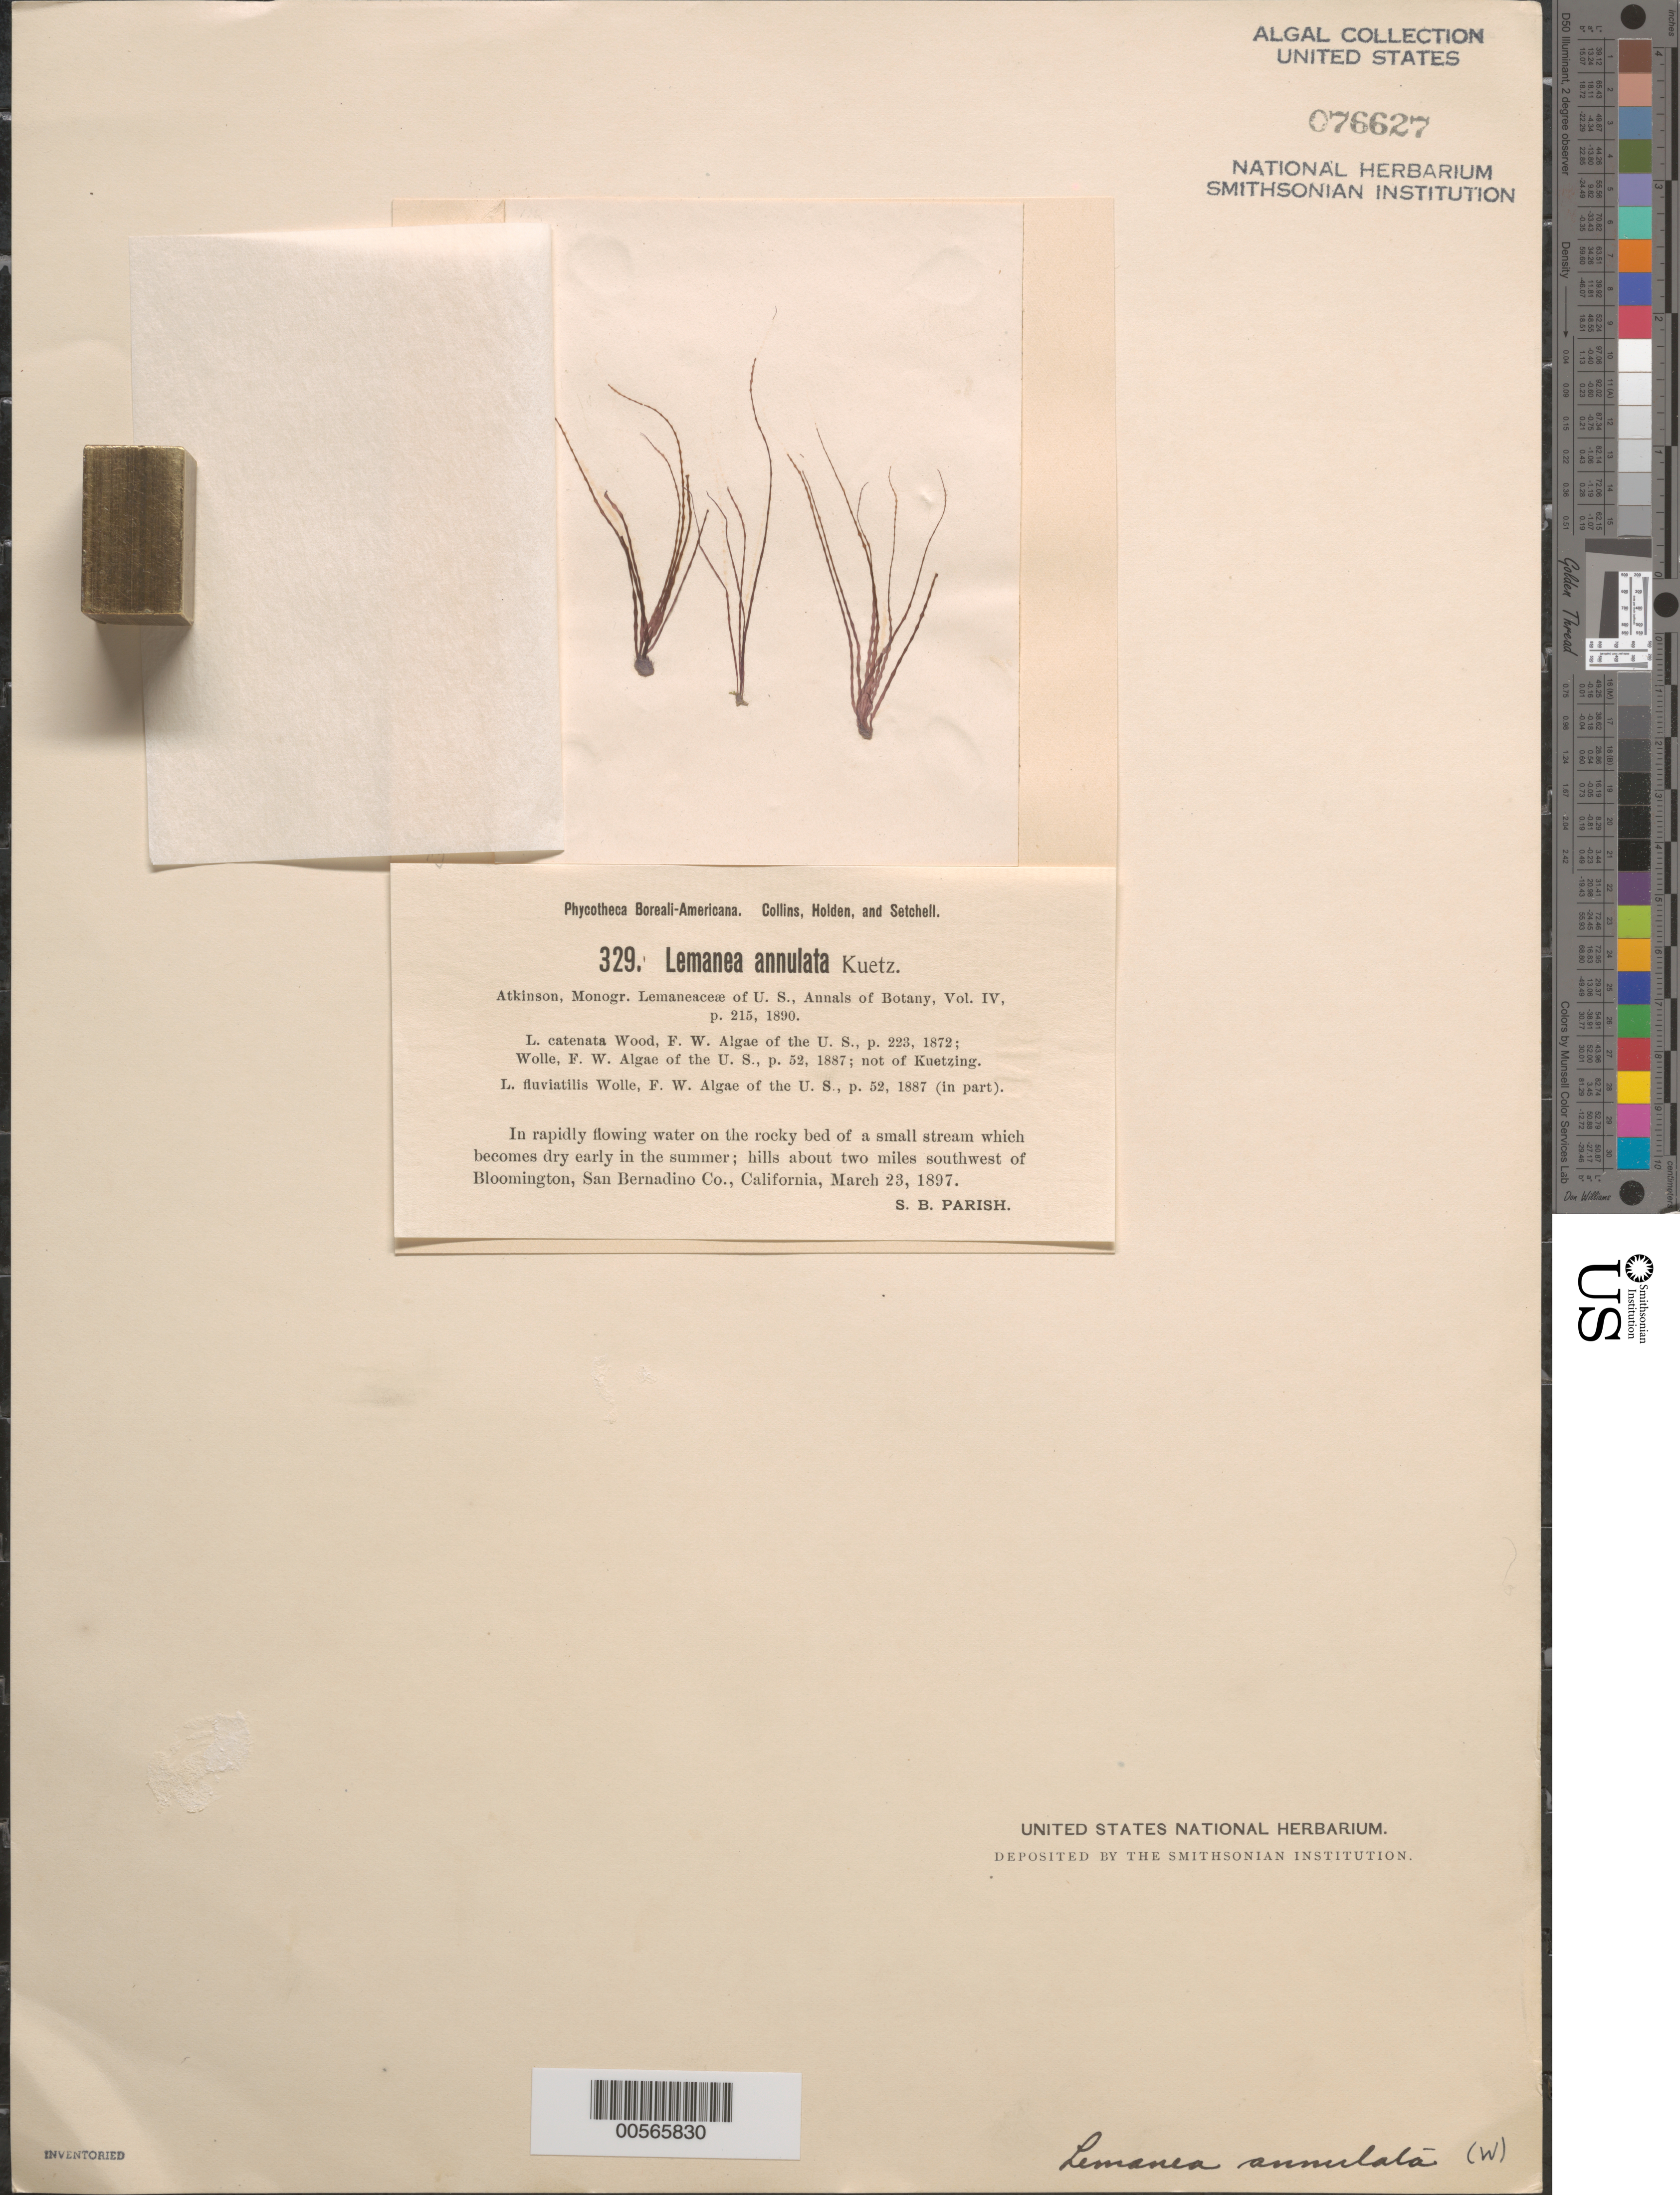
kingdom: Plantae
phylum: Rhodophyta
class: Florideophyceae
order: Batrachospermales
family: Lemaneaceae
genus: Lemanea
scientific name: Lemanea annulata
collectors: S. B. Parish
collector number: PB-A 329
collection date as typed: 23 Mar 1897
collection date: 1897-03-23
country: United States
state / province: California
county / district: San Bernardino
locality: Ca. 2 miles southwest of Bloomington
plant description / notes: Collins, Holden & Setchell, Phycotheca Boreali-Americana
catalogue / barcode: US 76627